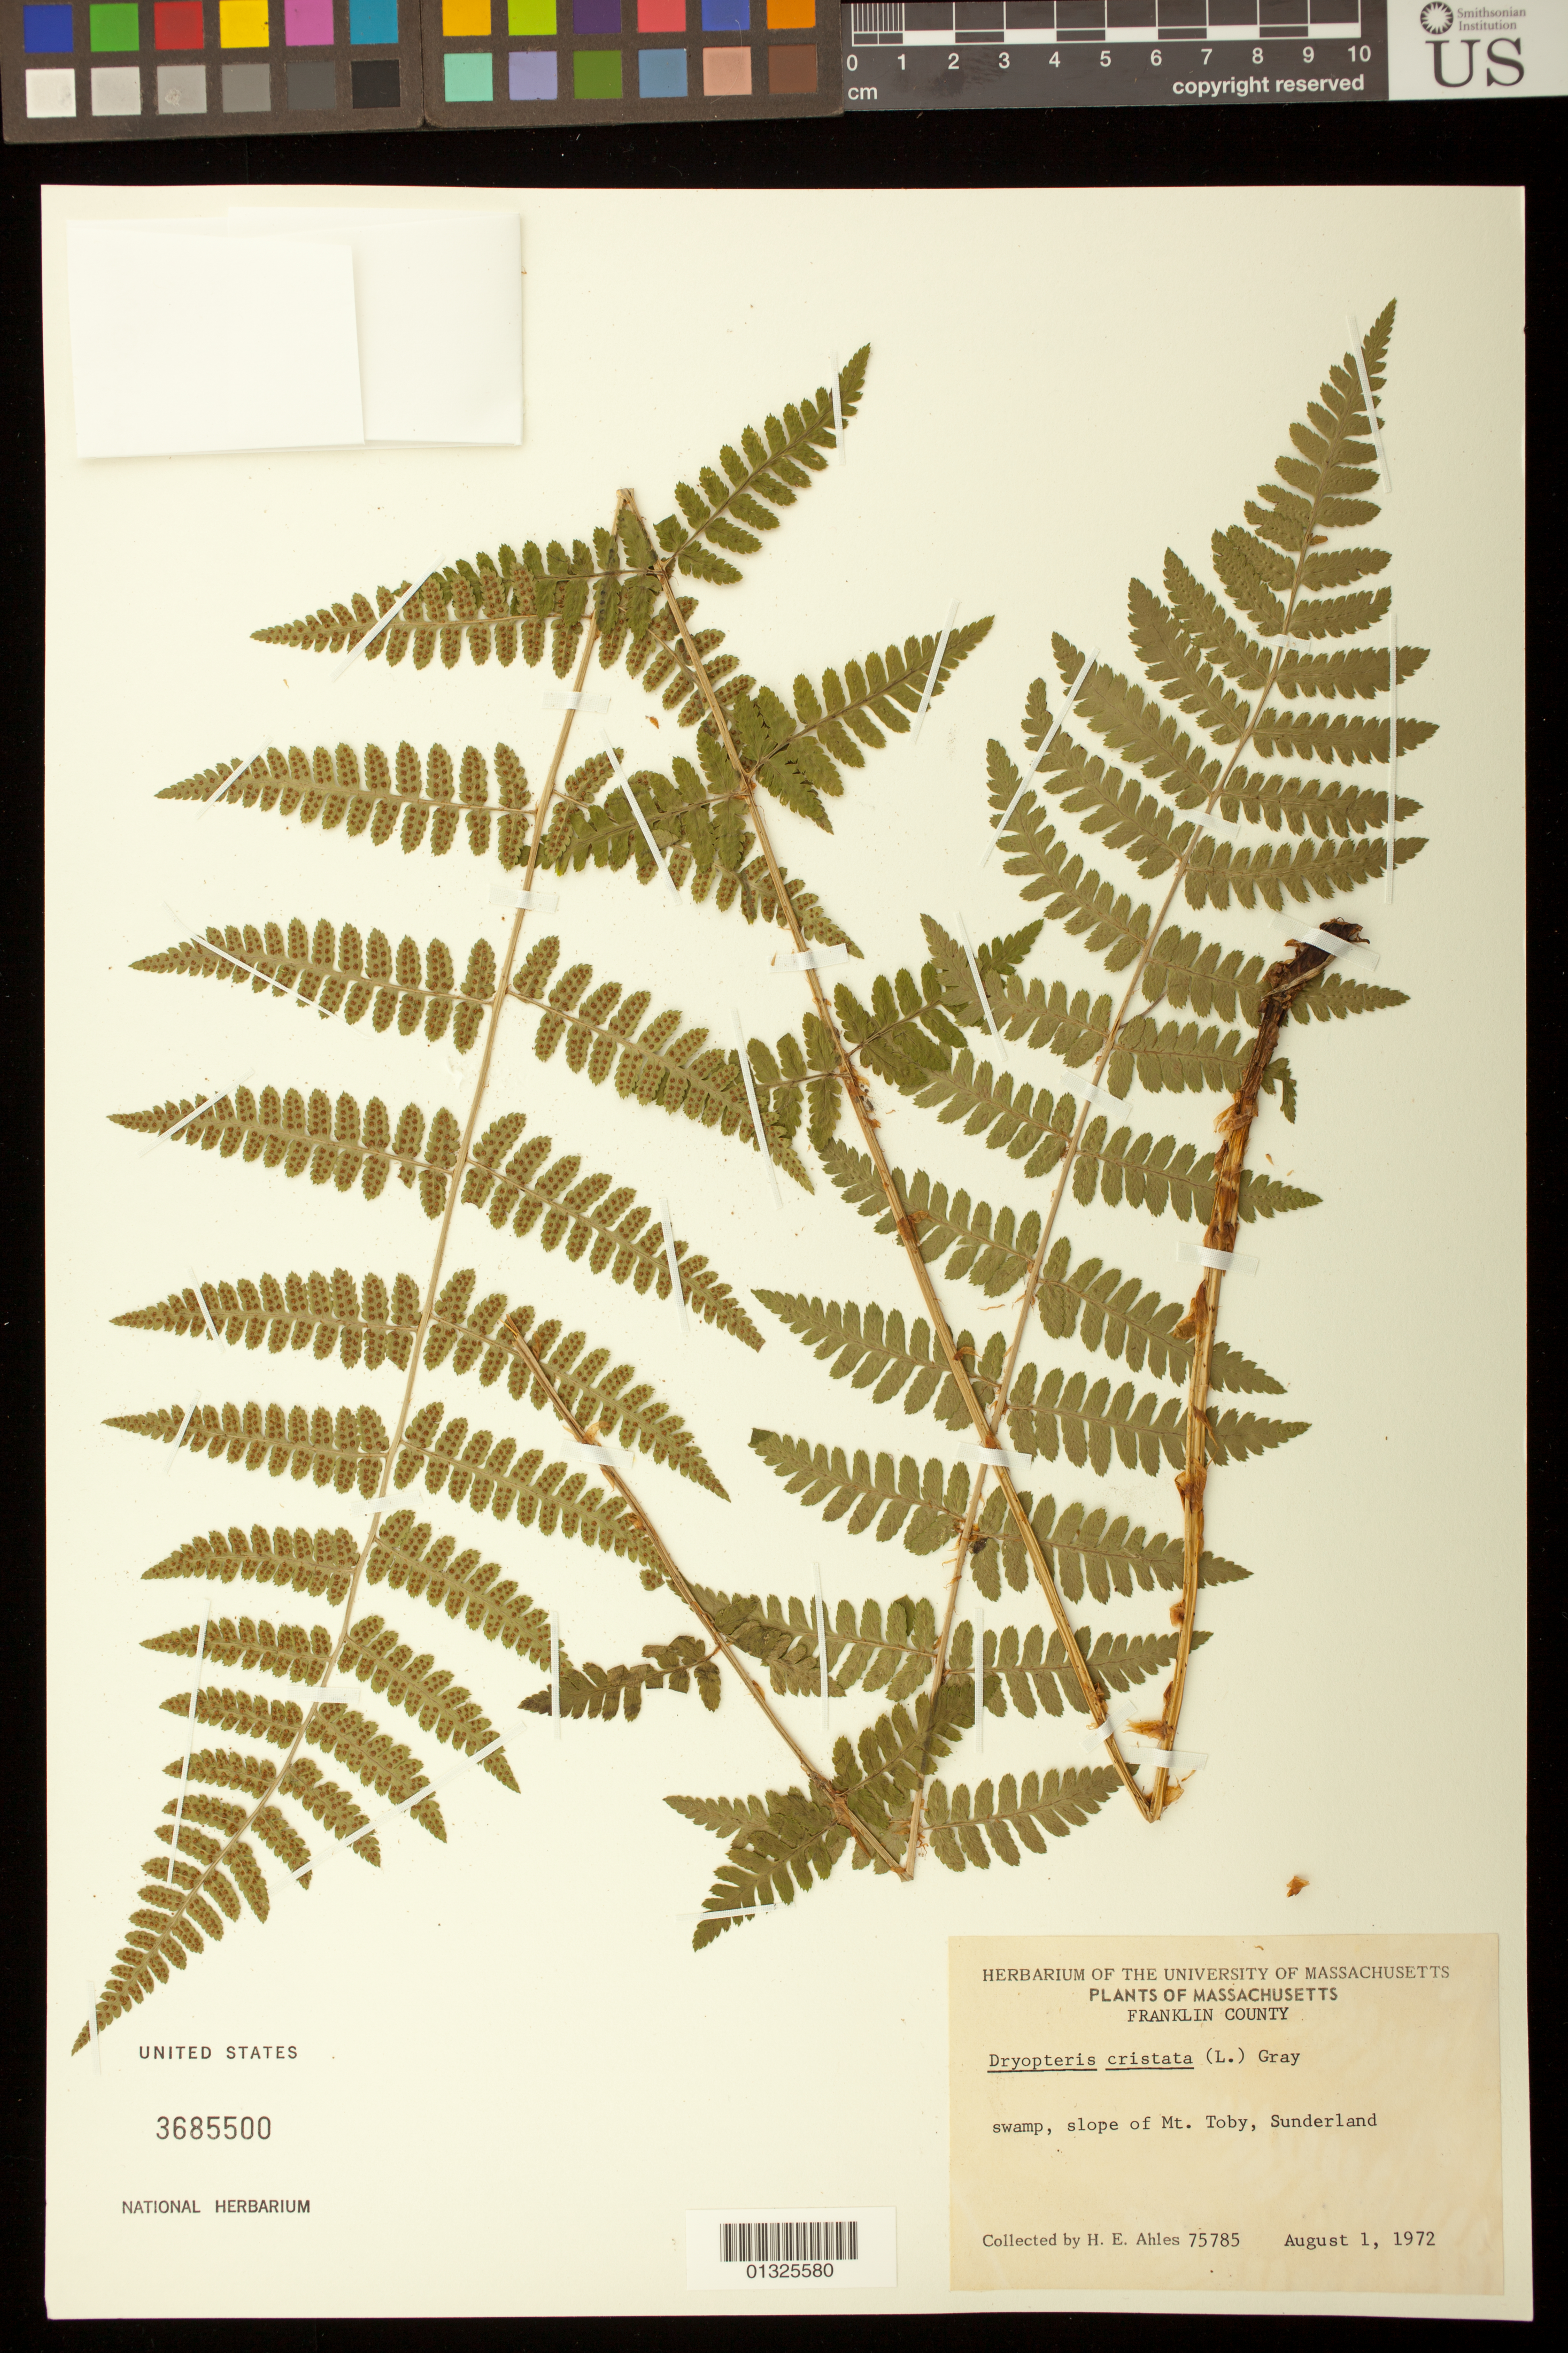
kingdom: Plantae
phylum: Tracheophyta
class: Polypodiopsida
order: Polypodiales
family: Dryopteridaceae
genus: Dryopteris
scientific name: Dryopteris cristata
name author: (L.) A. Gray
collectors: H. E. Ahles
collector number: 75785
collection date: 1972-08-01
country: United States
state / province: Massachusetts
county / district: Franklin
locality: slope of Mt. Toby, Sunderland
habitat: swamp.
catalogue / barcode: US 3685500